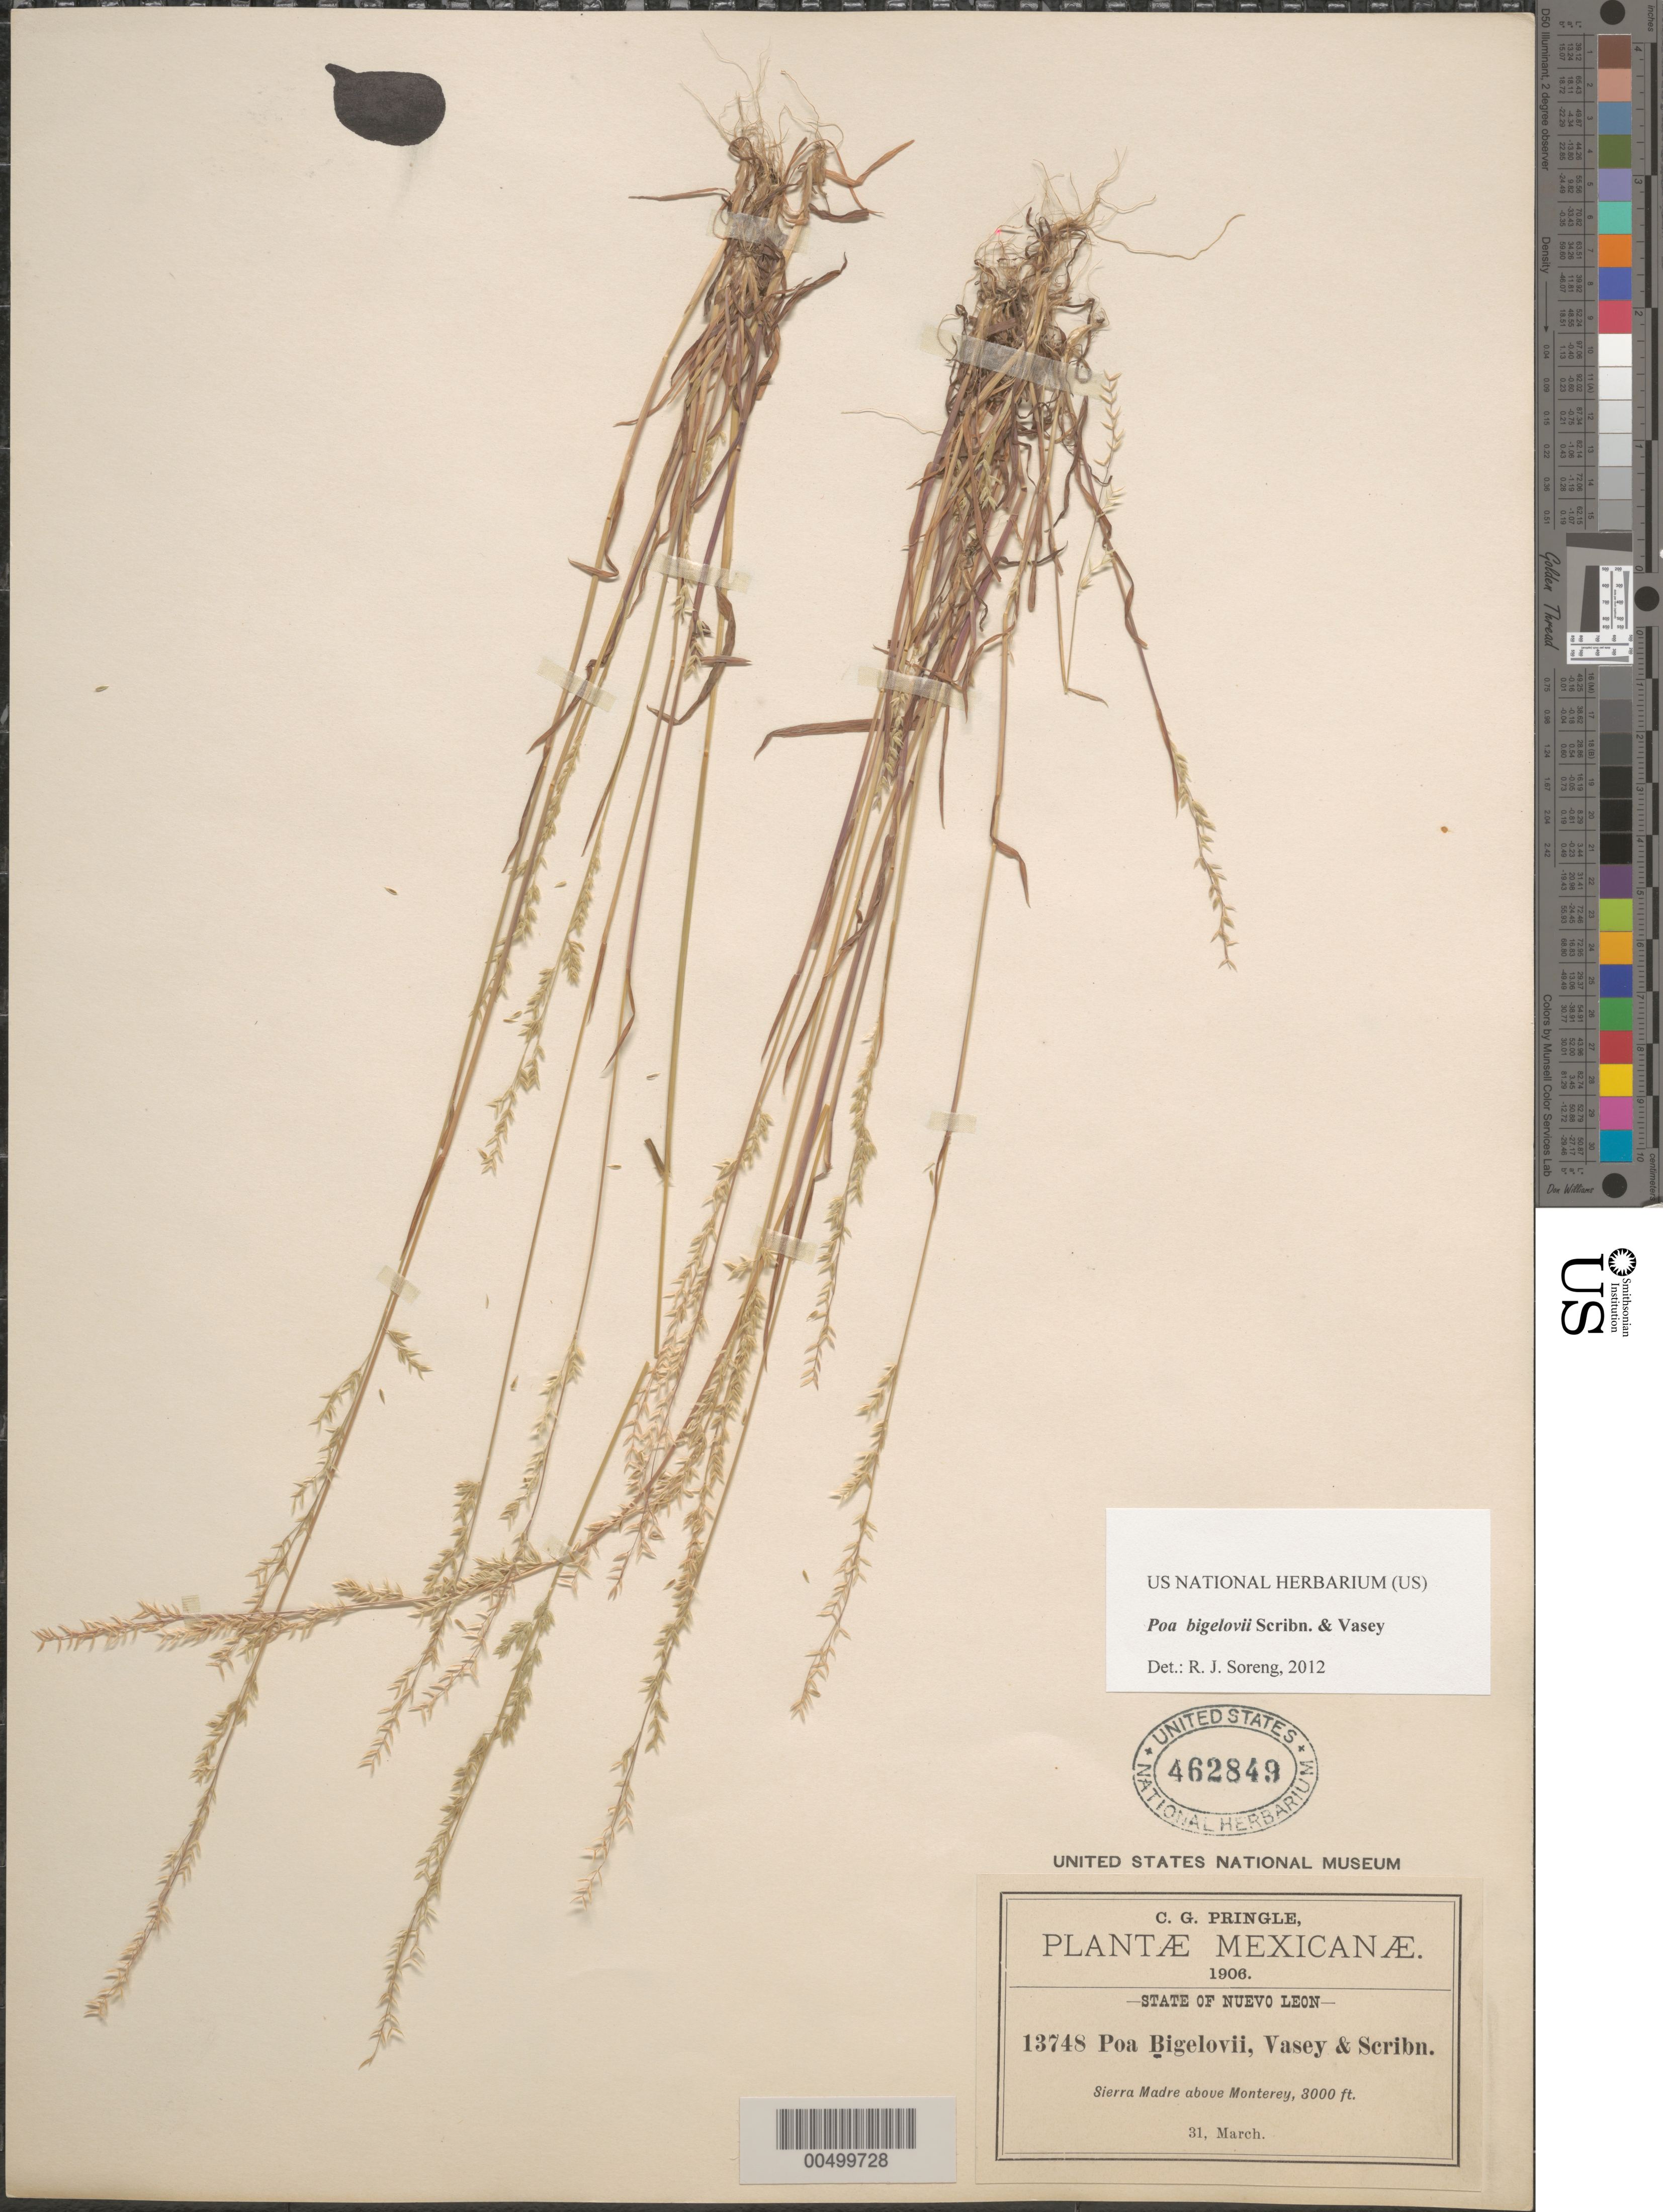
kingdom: Plantae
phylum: Tracheophyta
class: Liliopsida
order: Poales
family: Poaceae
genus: Poa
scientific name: Poa bigelovii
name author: Vasey & Scribn.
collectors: C. G. Pringle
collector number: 13748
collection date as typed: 31 Mar 1906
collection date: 1906-03-31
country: Mexico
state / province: Nuevo León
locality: Sierra Madre above Monterey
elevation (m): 914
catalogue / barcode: US 462849